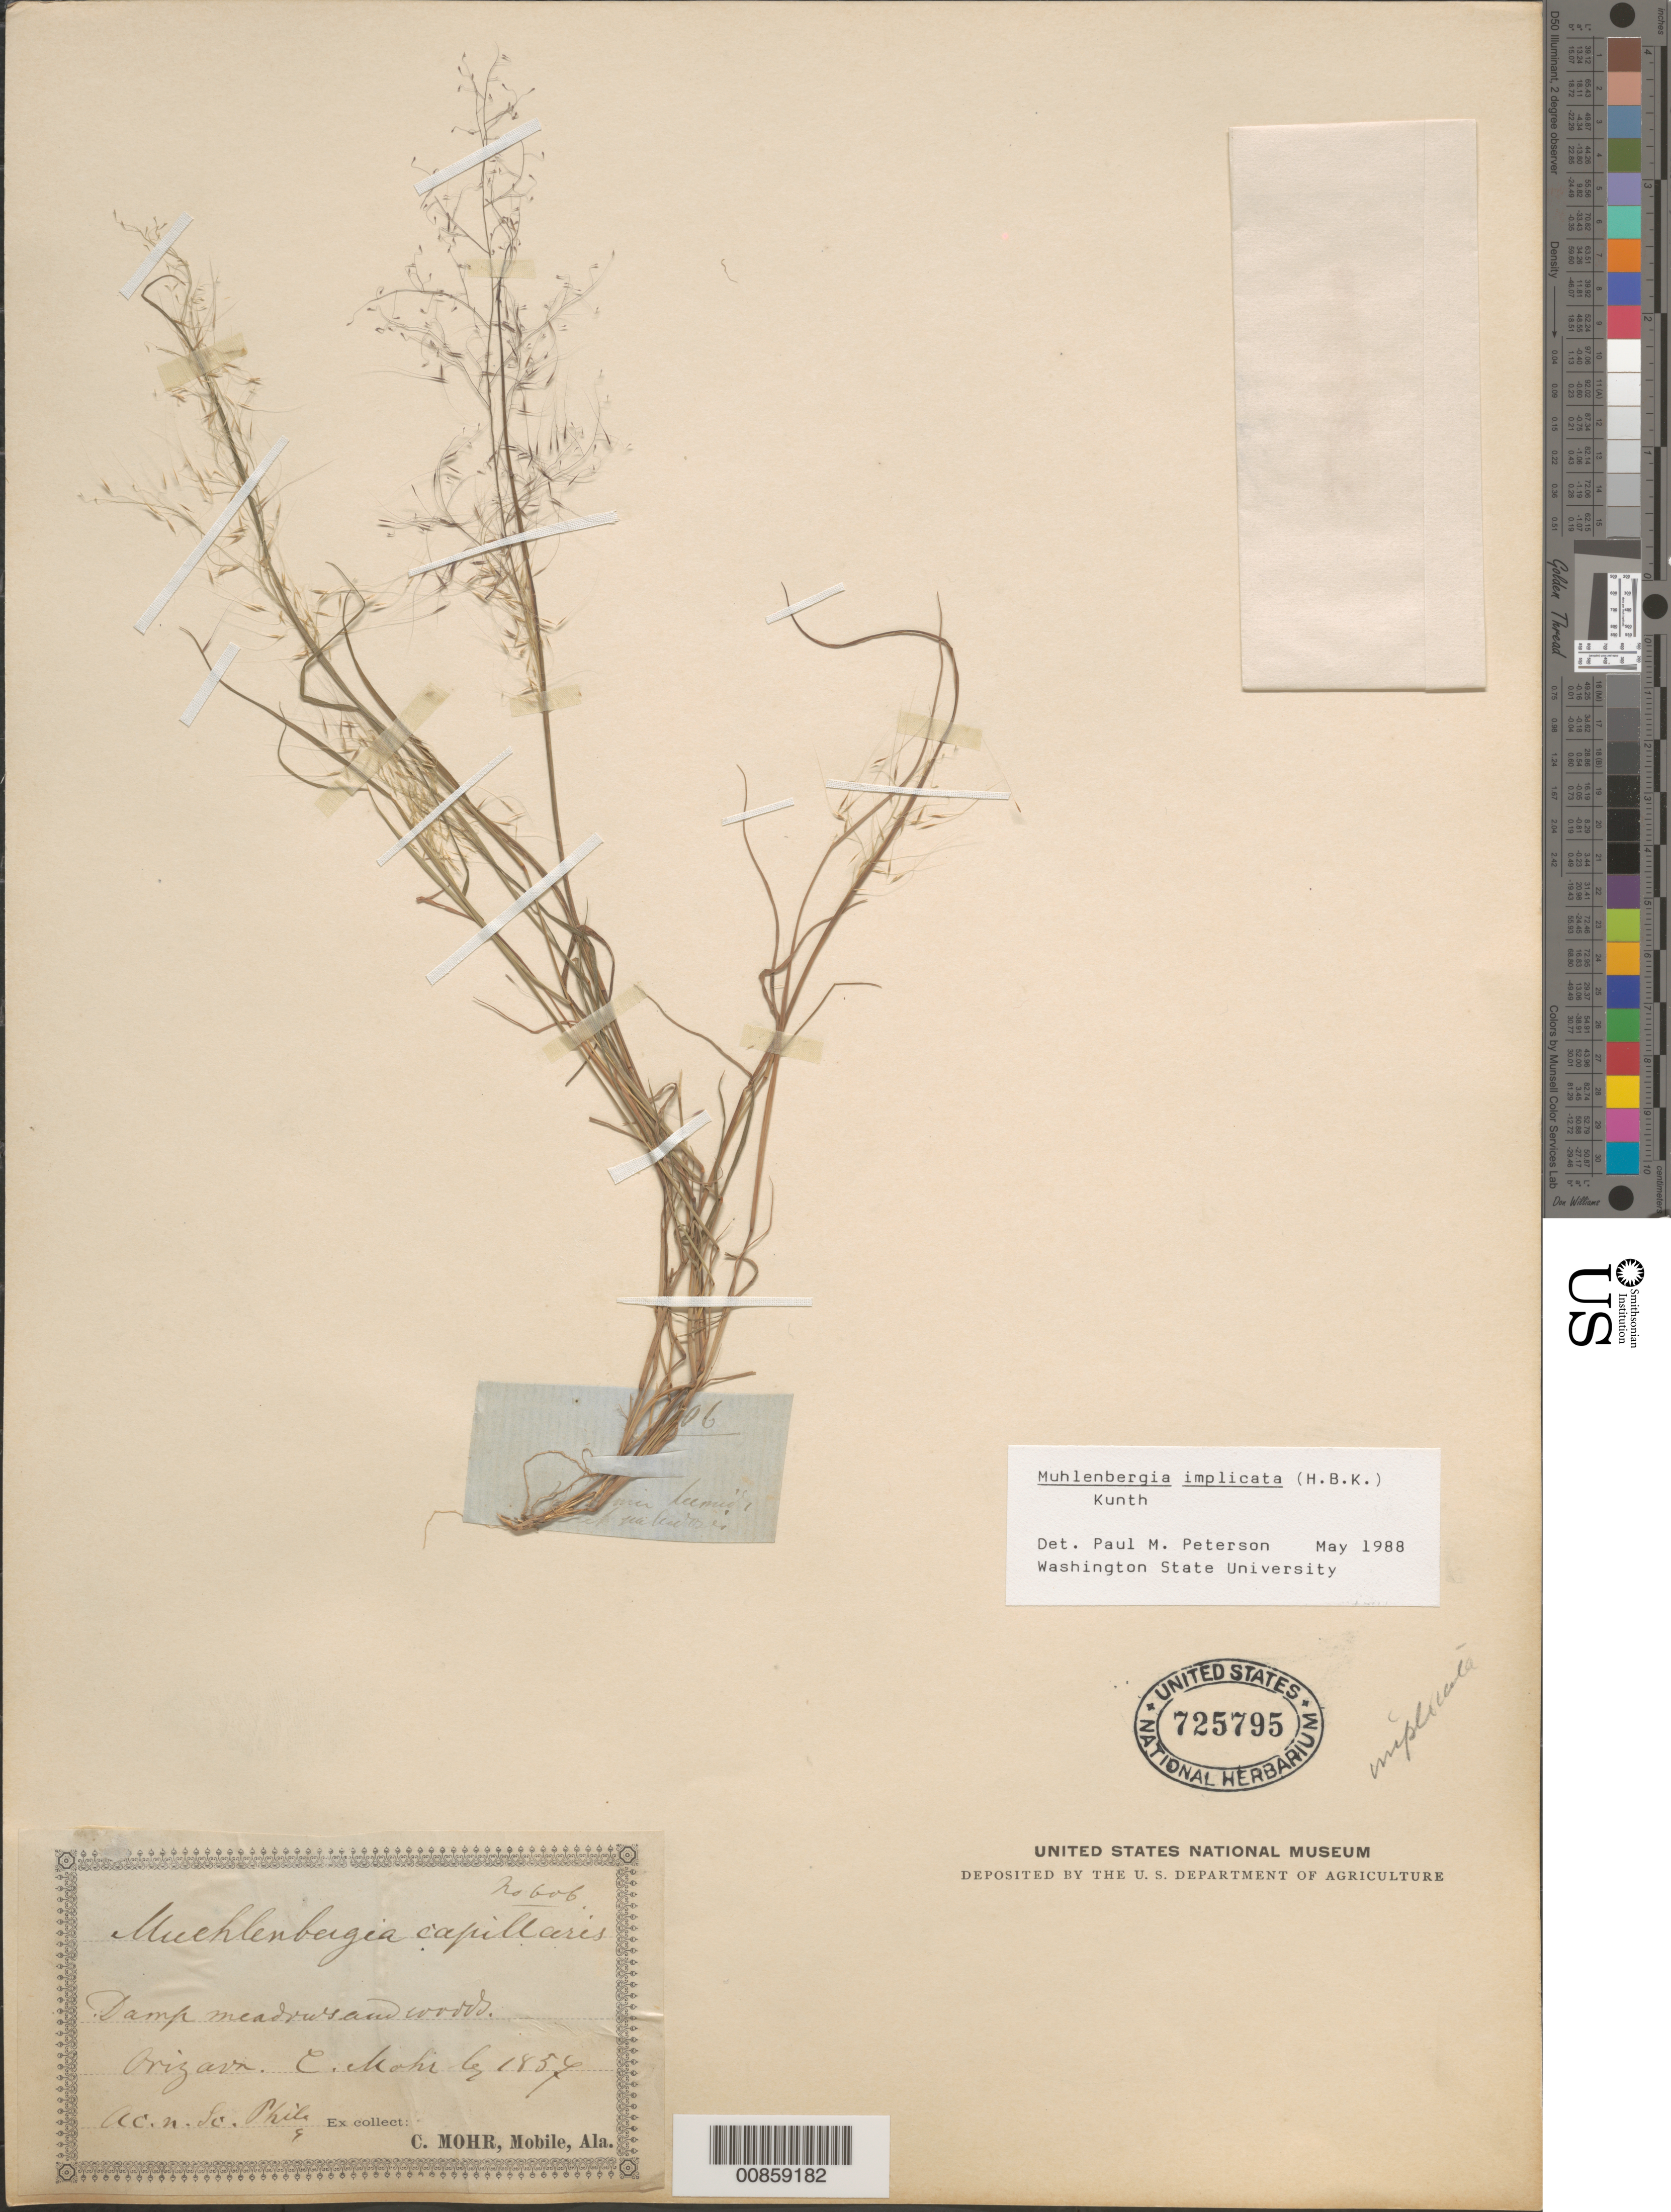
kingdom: Plantae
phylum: Tracheophyta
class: Liliopsida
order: Poales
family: Poaceae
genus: Muhlenbergia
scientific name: Muhlenbergia implicata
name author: (Kunth) Trin.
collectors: C. T. Mohr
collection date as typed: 1857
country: Mexico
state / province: Veracruz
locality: Orizaba, Ver.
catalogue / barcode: US 725795